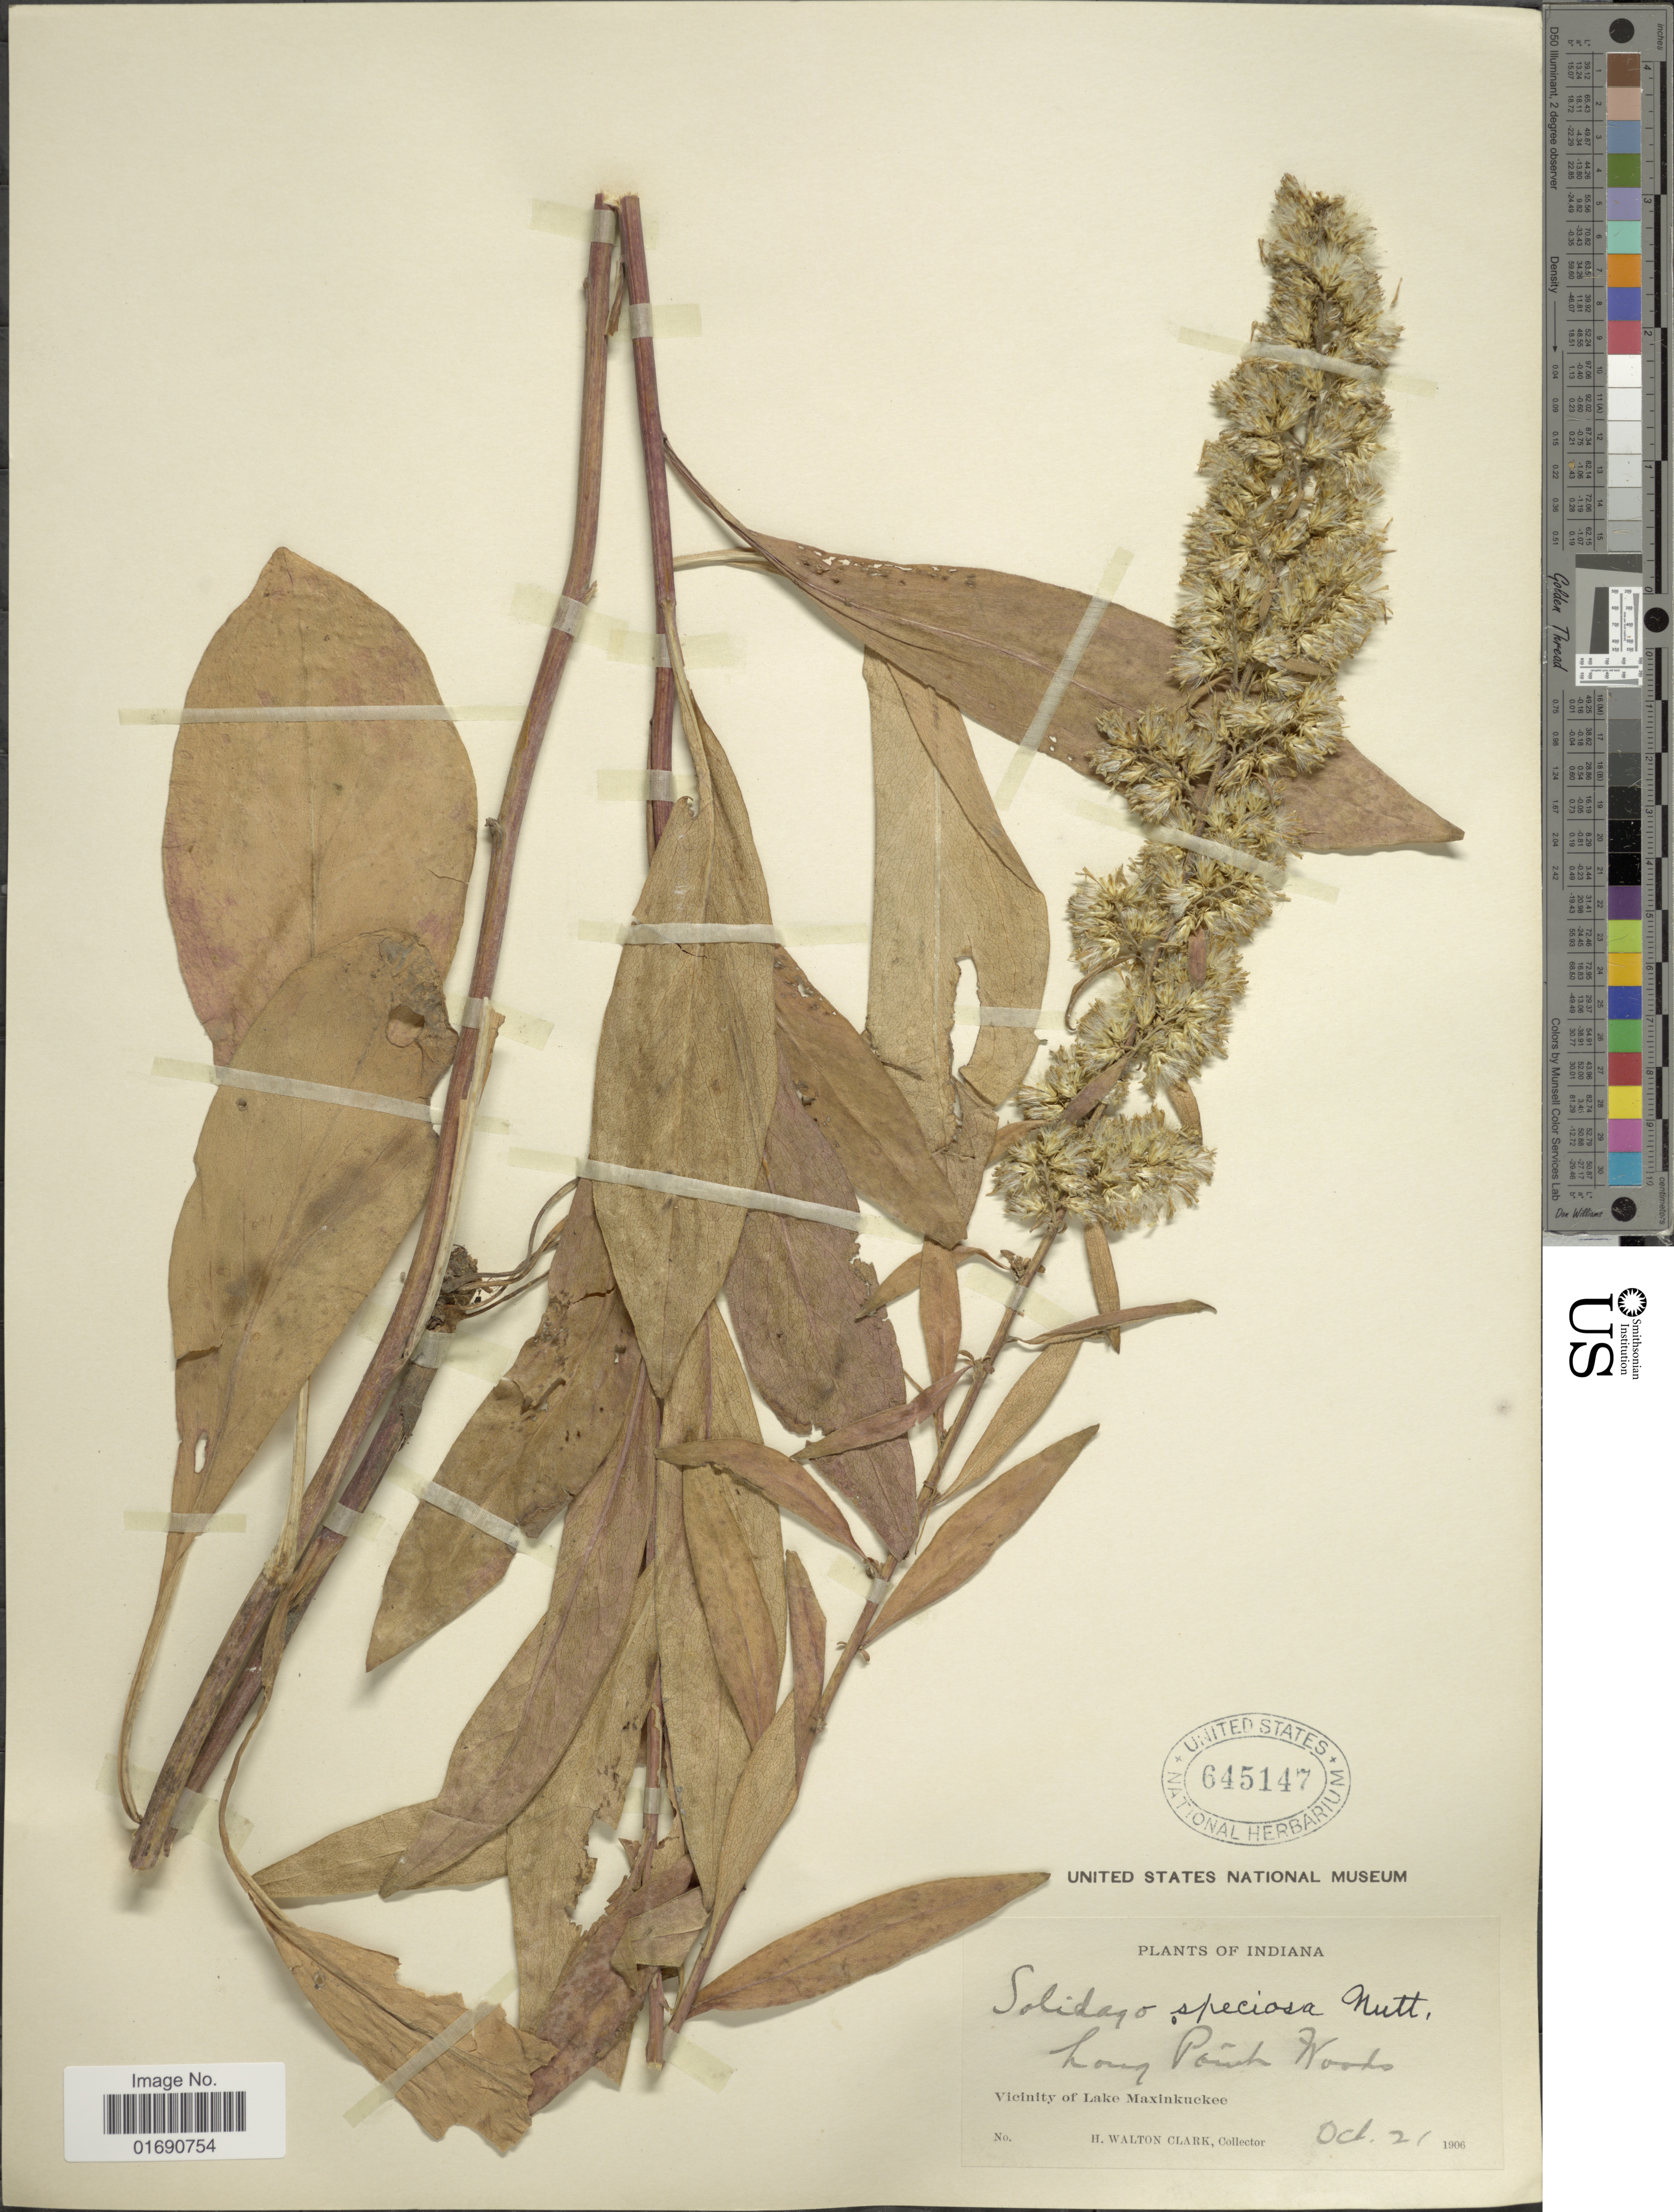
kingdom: Plantae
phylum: Tracheophyta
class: Magnoliopsida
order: Asterales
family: Asteraceae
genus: Solidago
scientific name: Solidago speciosa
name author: Nutt.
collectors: H. W. Clark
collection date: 1906-10-21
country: United States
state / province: Indiana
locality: Long Point Woods, Vicinity of Lake Maxinkuckee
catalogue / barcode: US 645147